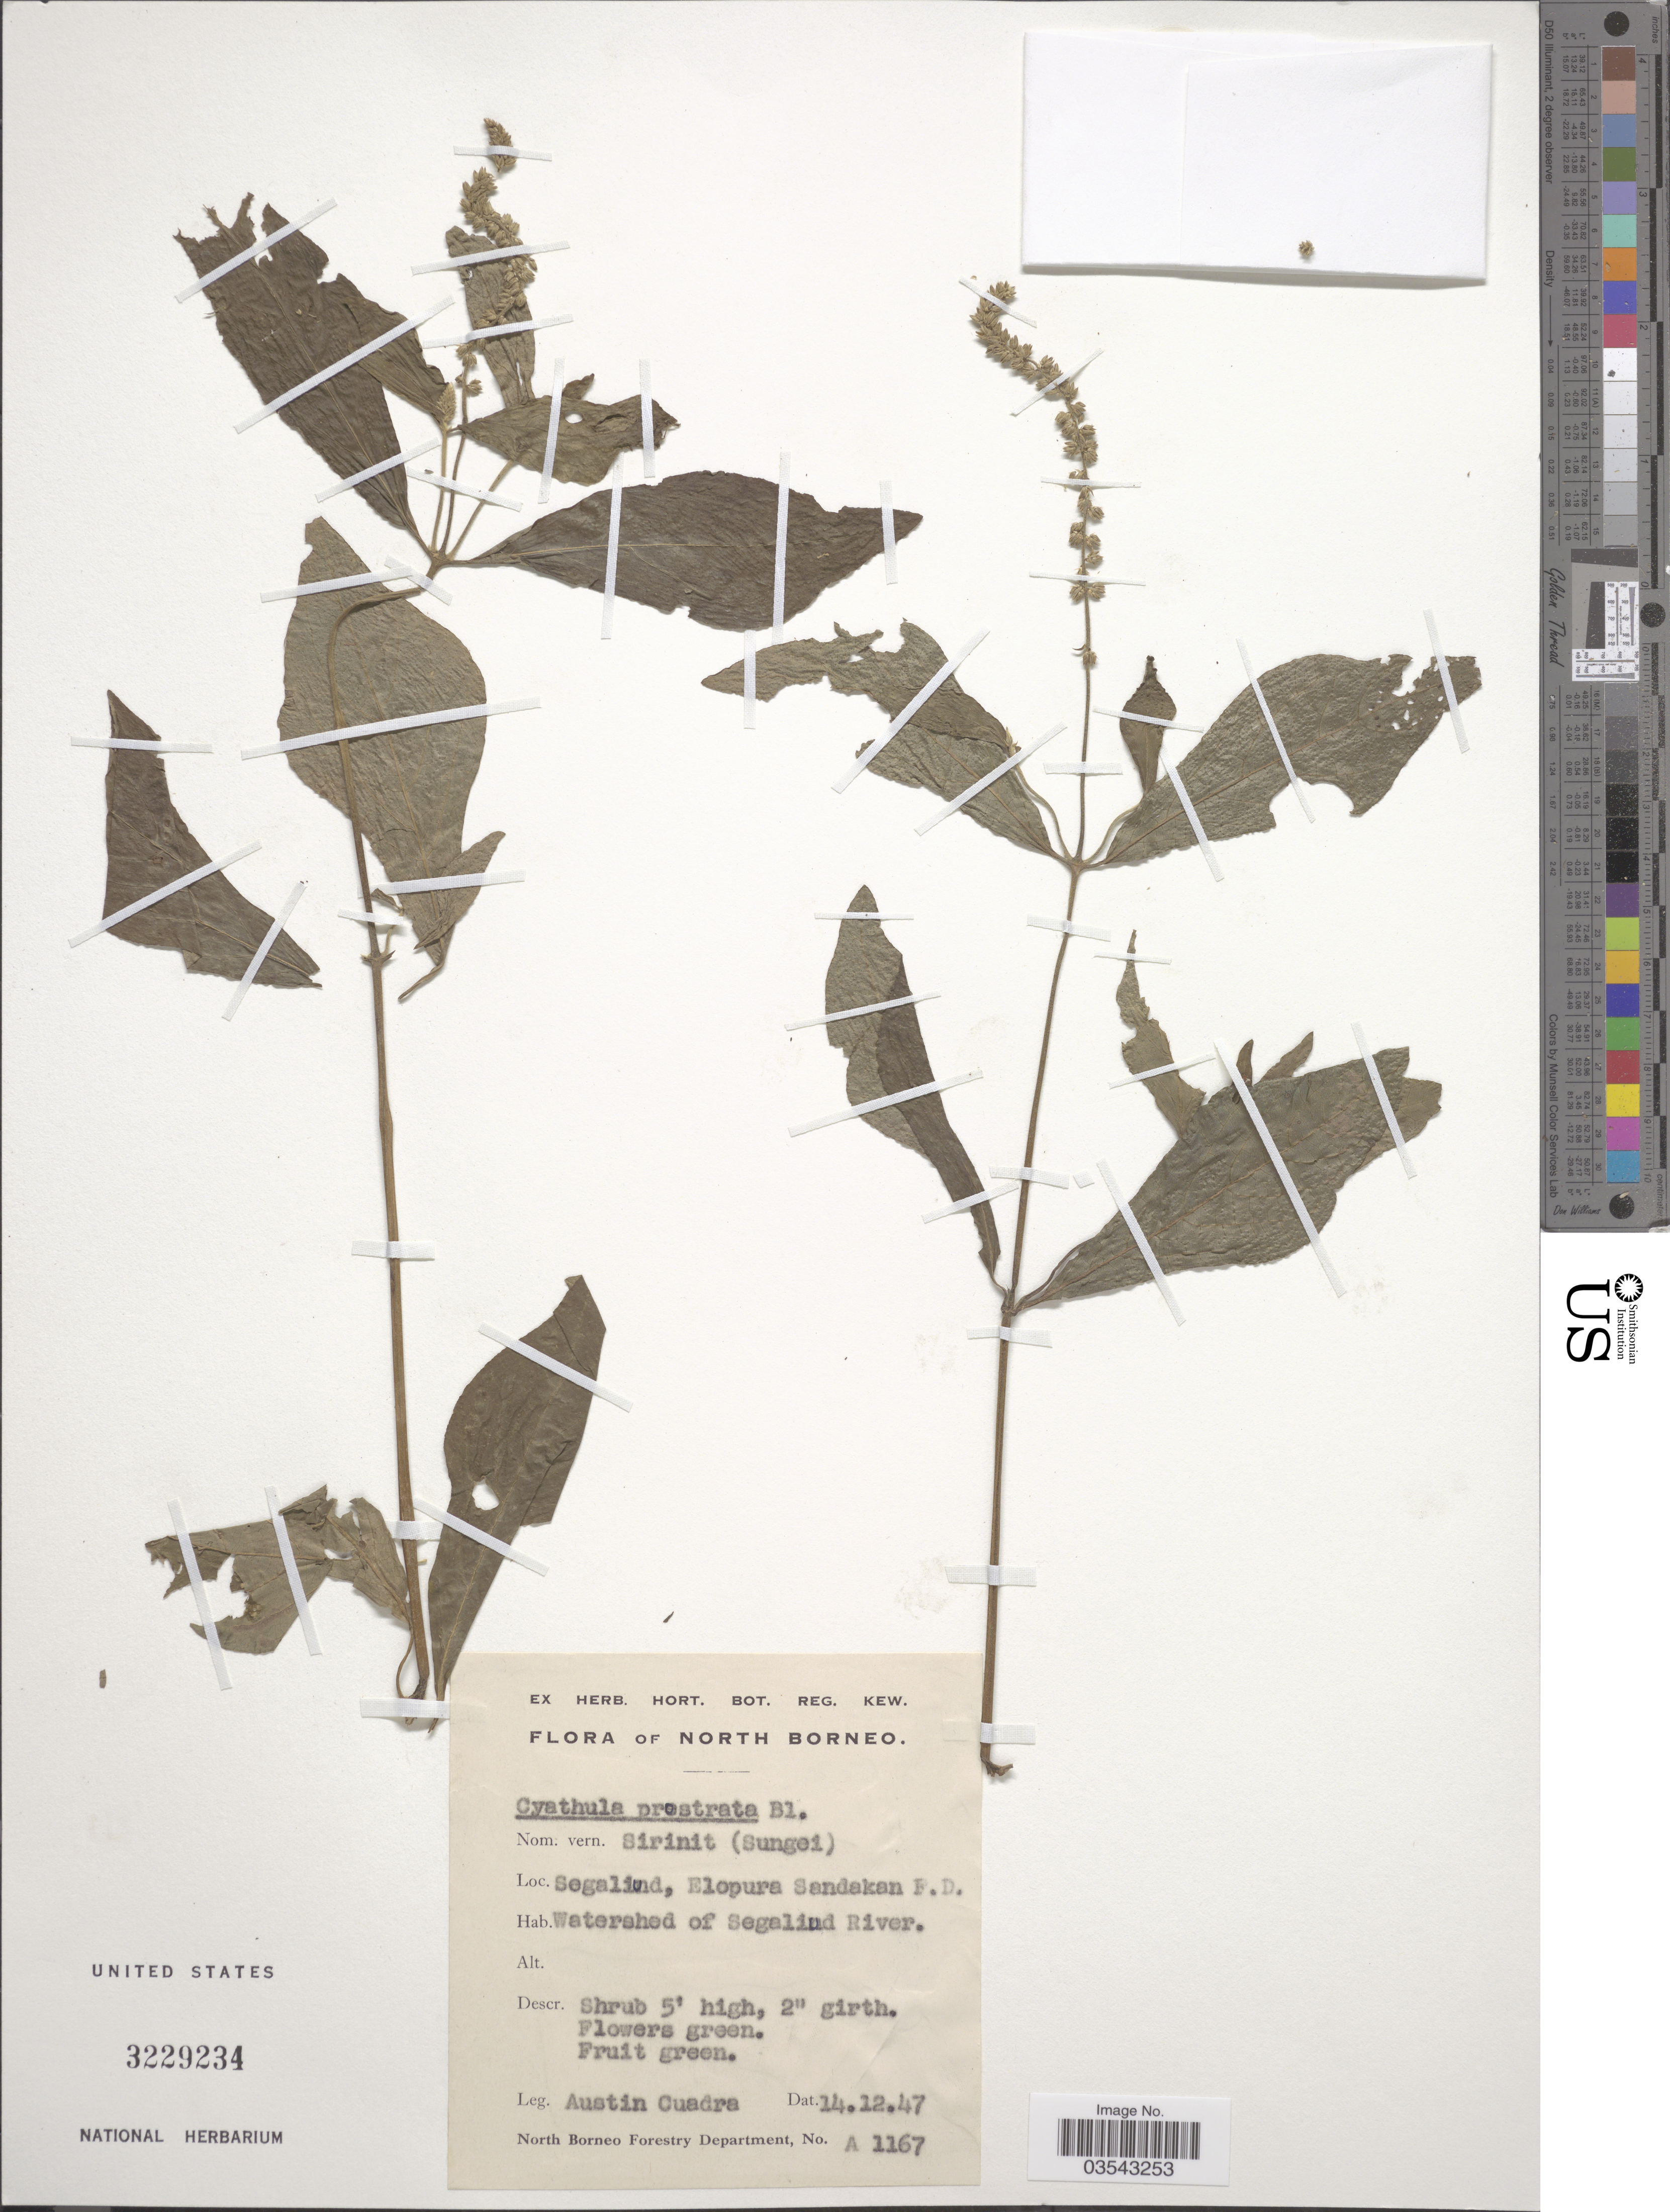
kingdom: Plantae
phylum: Tracheophyta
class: Magnoliopsida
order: Caryophyllales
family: Amaranthaceae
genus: Cyathula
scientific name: Cyathula prostrata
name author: (L.) Blume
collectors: A. Cuadra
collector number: A 1167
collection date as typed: Transcribed d/m/y: 14/12/47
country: Malaysia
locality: North Borneo. Segalund, Elopura Sandakan F.D. Watershed of Segaliud [interpreted] River.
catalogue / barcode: US 3229234